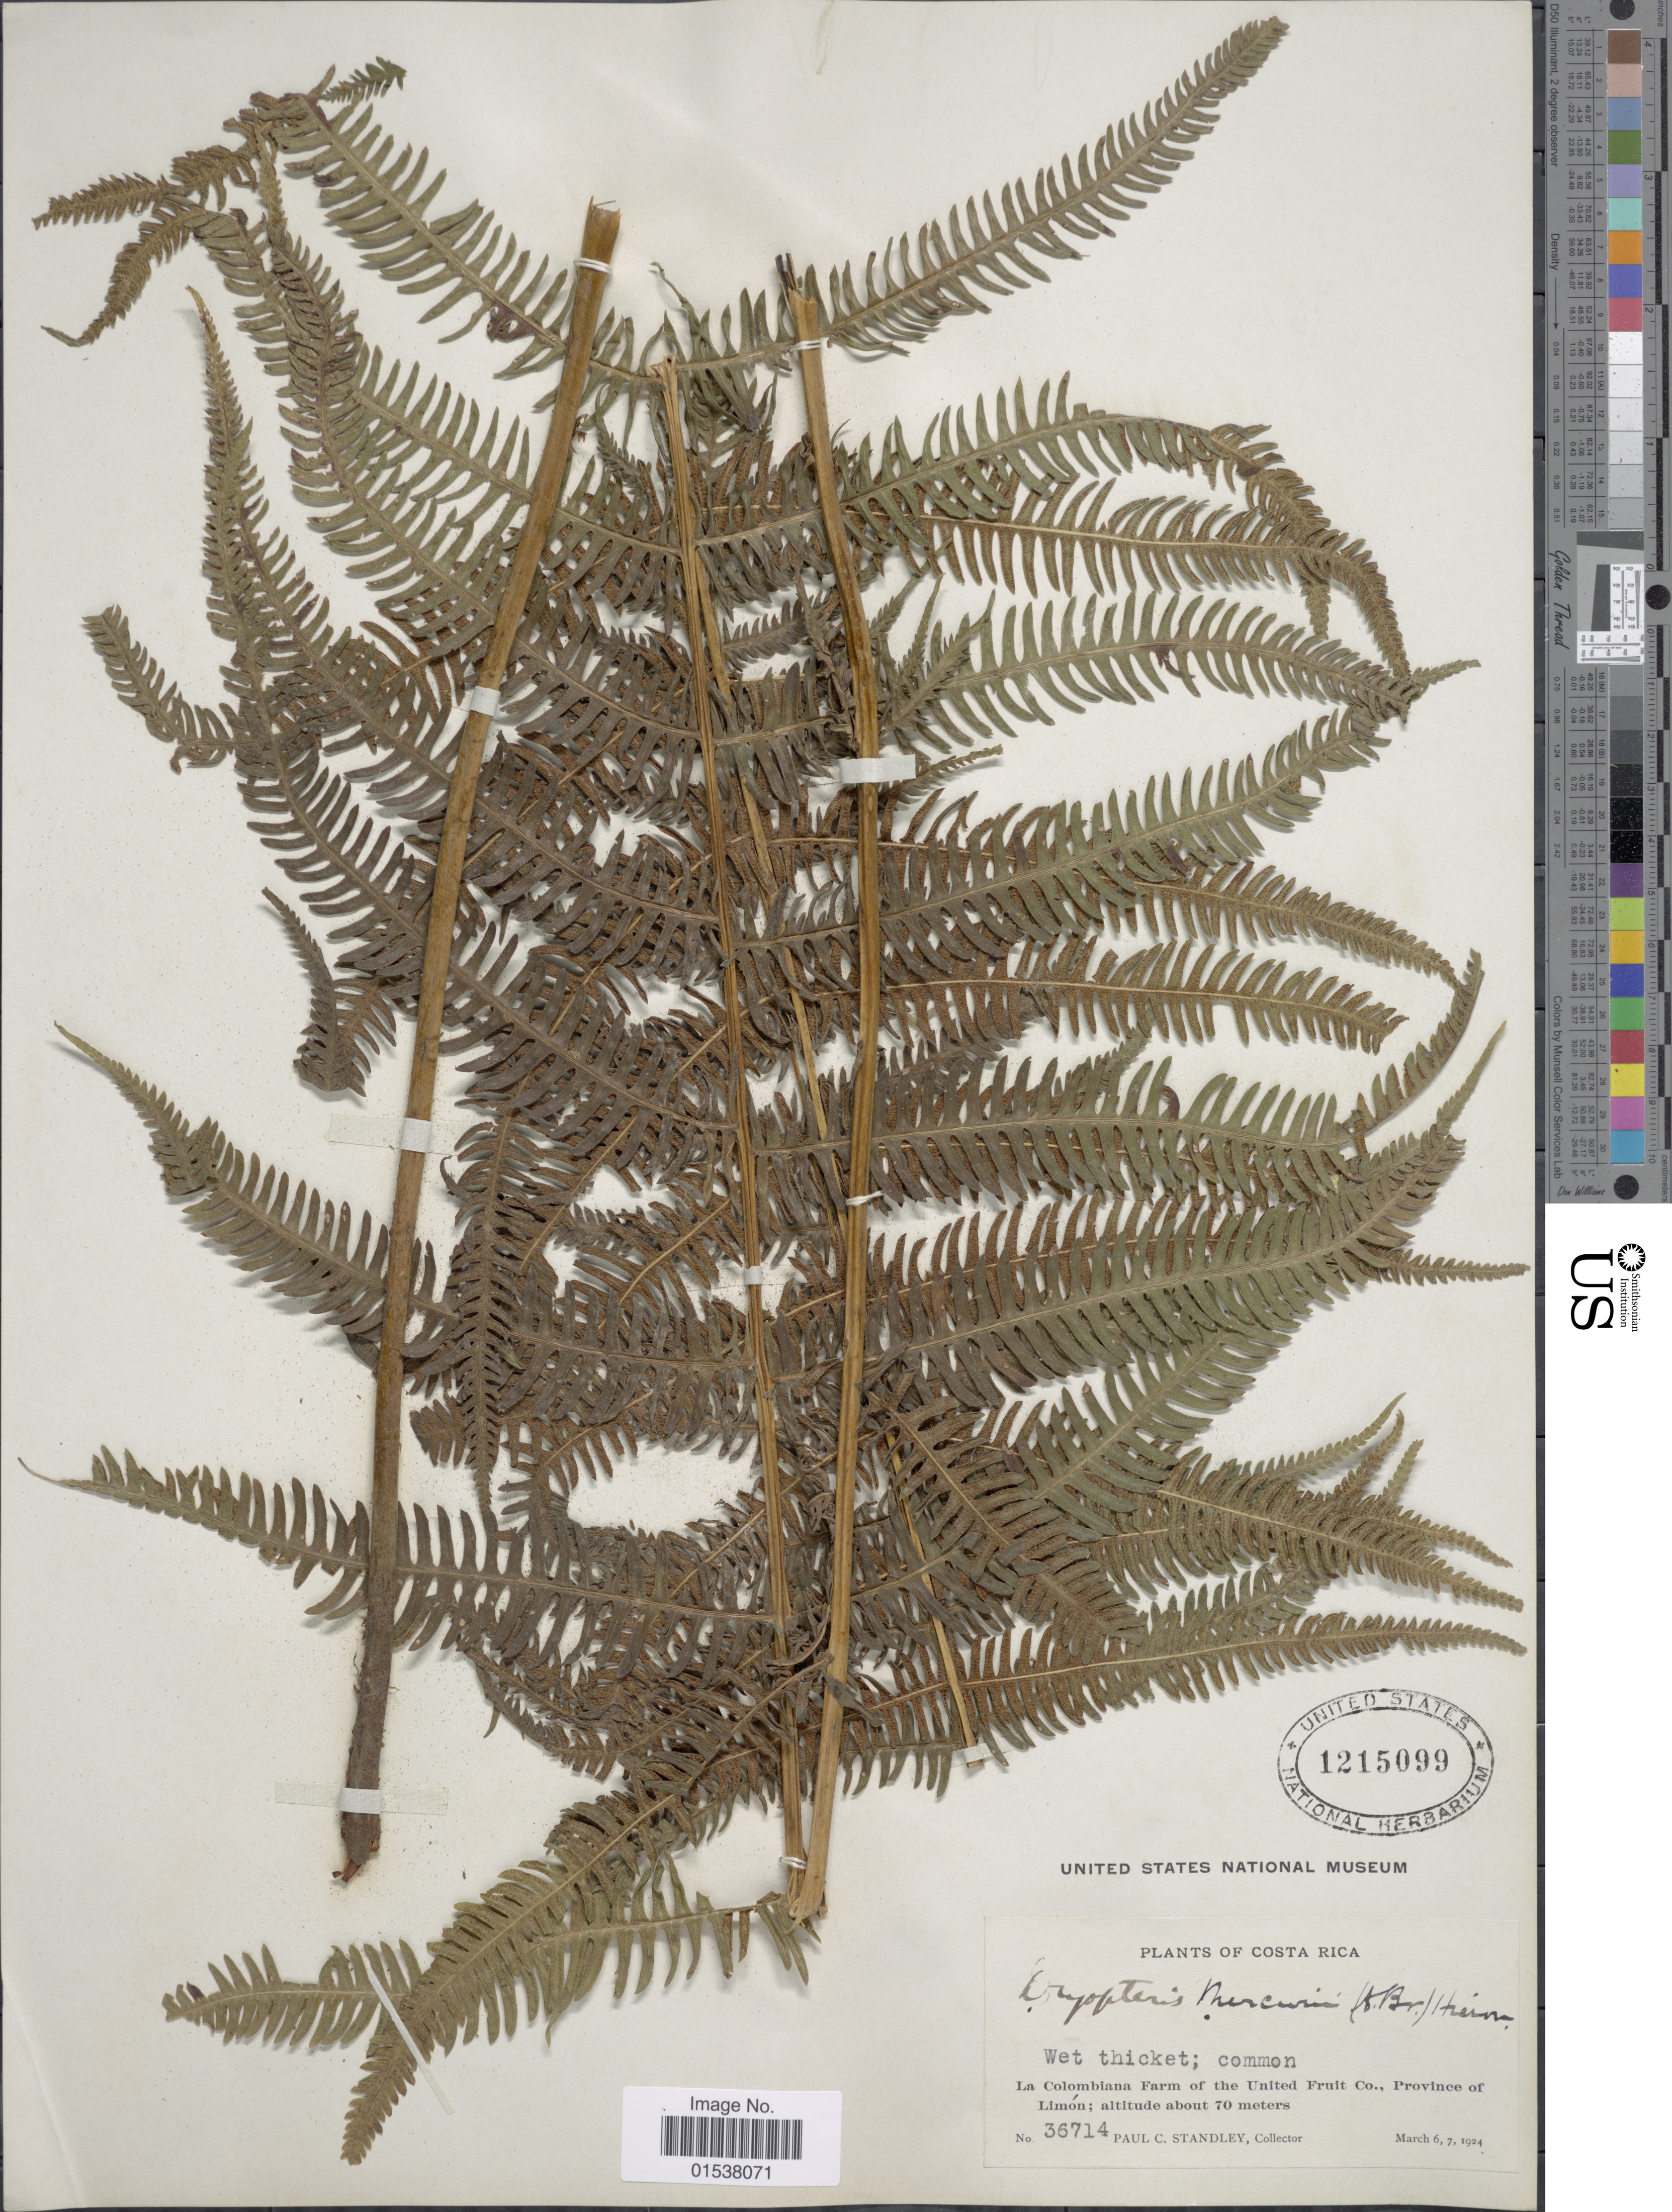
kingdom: Plantae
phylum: Tracheophyta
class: Polypodiopsida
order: Polypodiales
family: Thelypteridaceae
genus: Amauropelta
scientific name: Amauropelta balbisii (Spreng.) comb. nov., ined. 2015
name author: (Spreng.)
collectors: P. C. Standley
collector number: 26714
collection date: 1924-03-06/1924-03-07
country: Costa Rica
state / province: Limón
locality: La Colombiana Farm of the United Fruit Co., Province of Limon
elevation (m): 70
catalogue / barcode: US 1215099